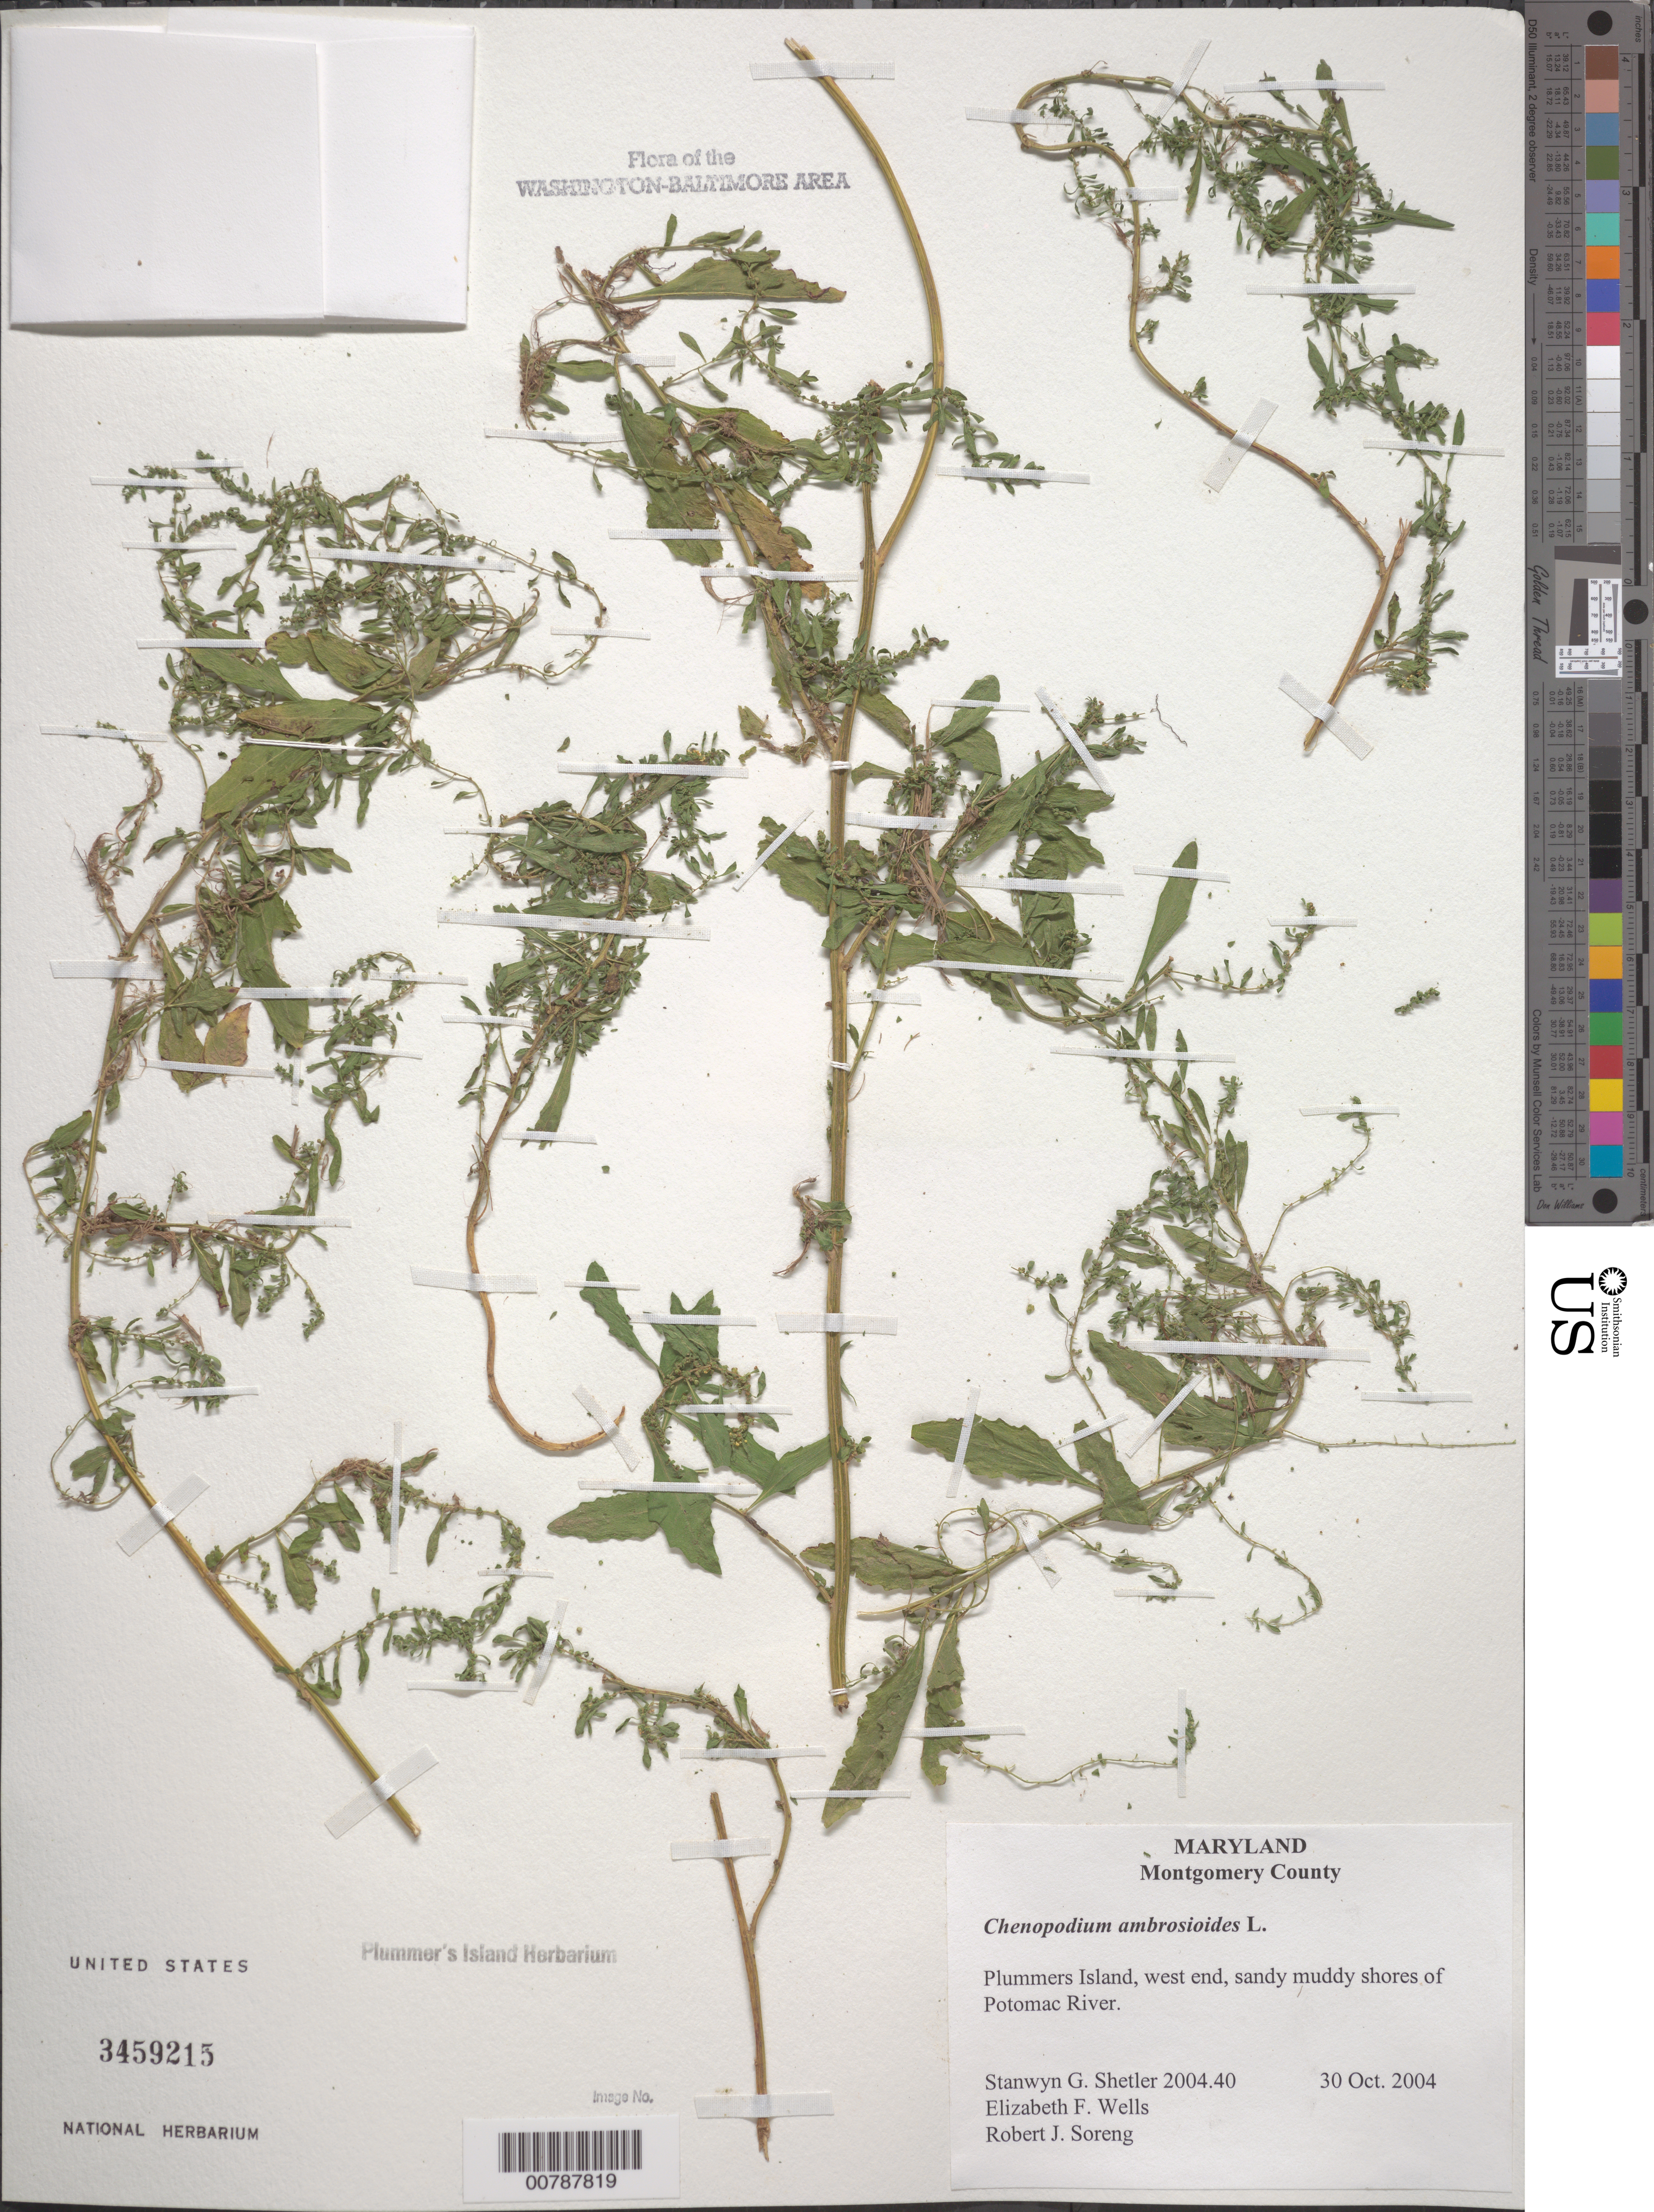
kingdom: Plantae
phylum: Tracheophyta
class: Magnoliopsida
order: Caryophyllales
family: Amaranthaceae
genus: Chenopodium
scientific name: Chenopodium ambrosioides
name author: L.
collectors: S. Shetler, E. F. Wells & R. J. Soreng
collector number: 2004.40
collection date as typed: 30 Oct 2004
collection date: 2004-10-30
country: United States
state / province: Maryland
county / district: Montgomery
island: Plummers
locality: Plummers island, west end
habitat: Sandy muddy bank of river.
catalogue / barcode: US 3459215